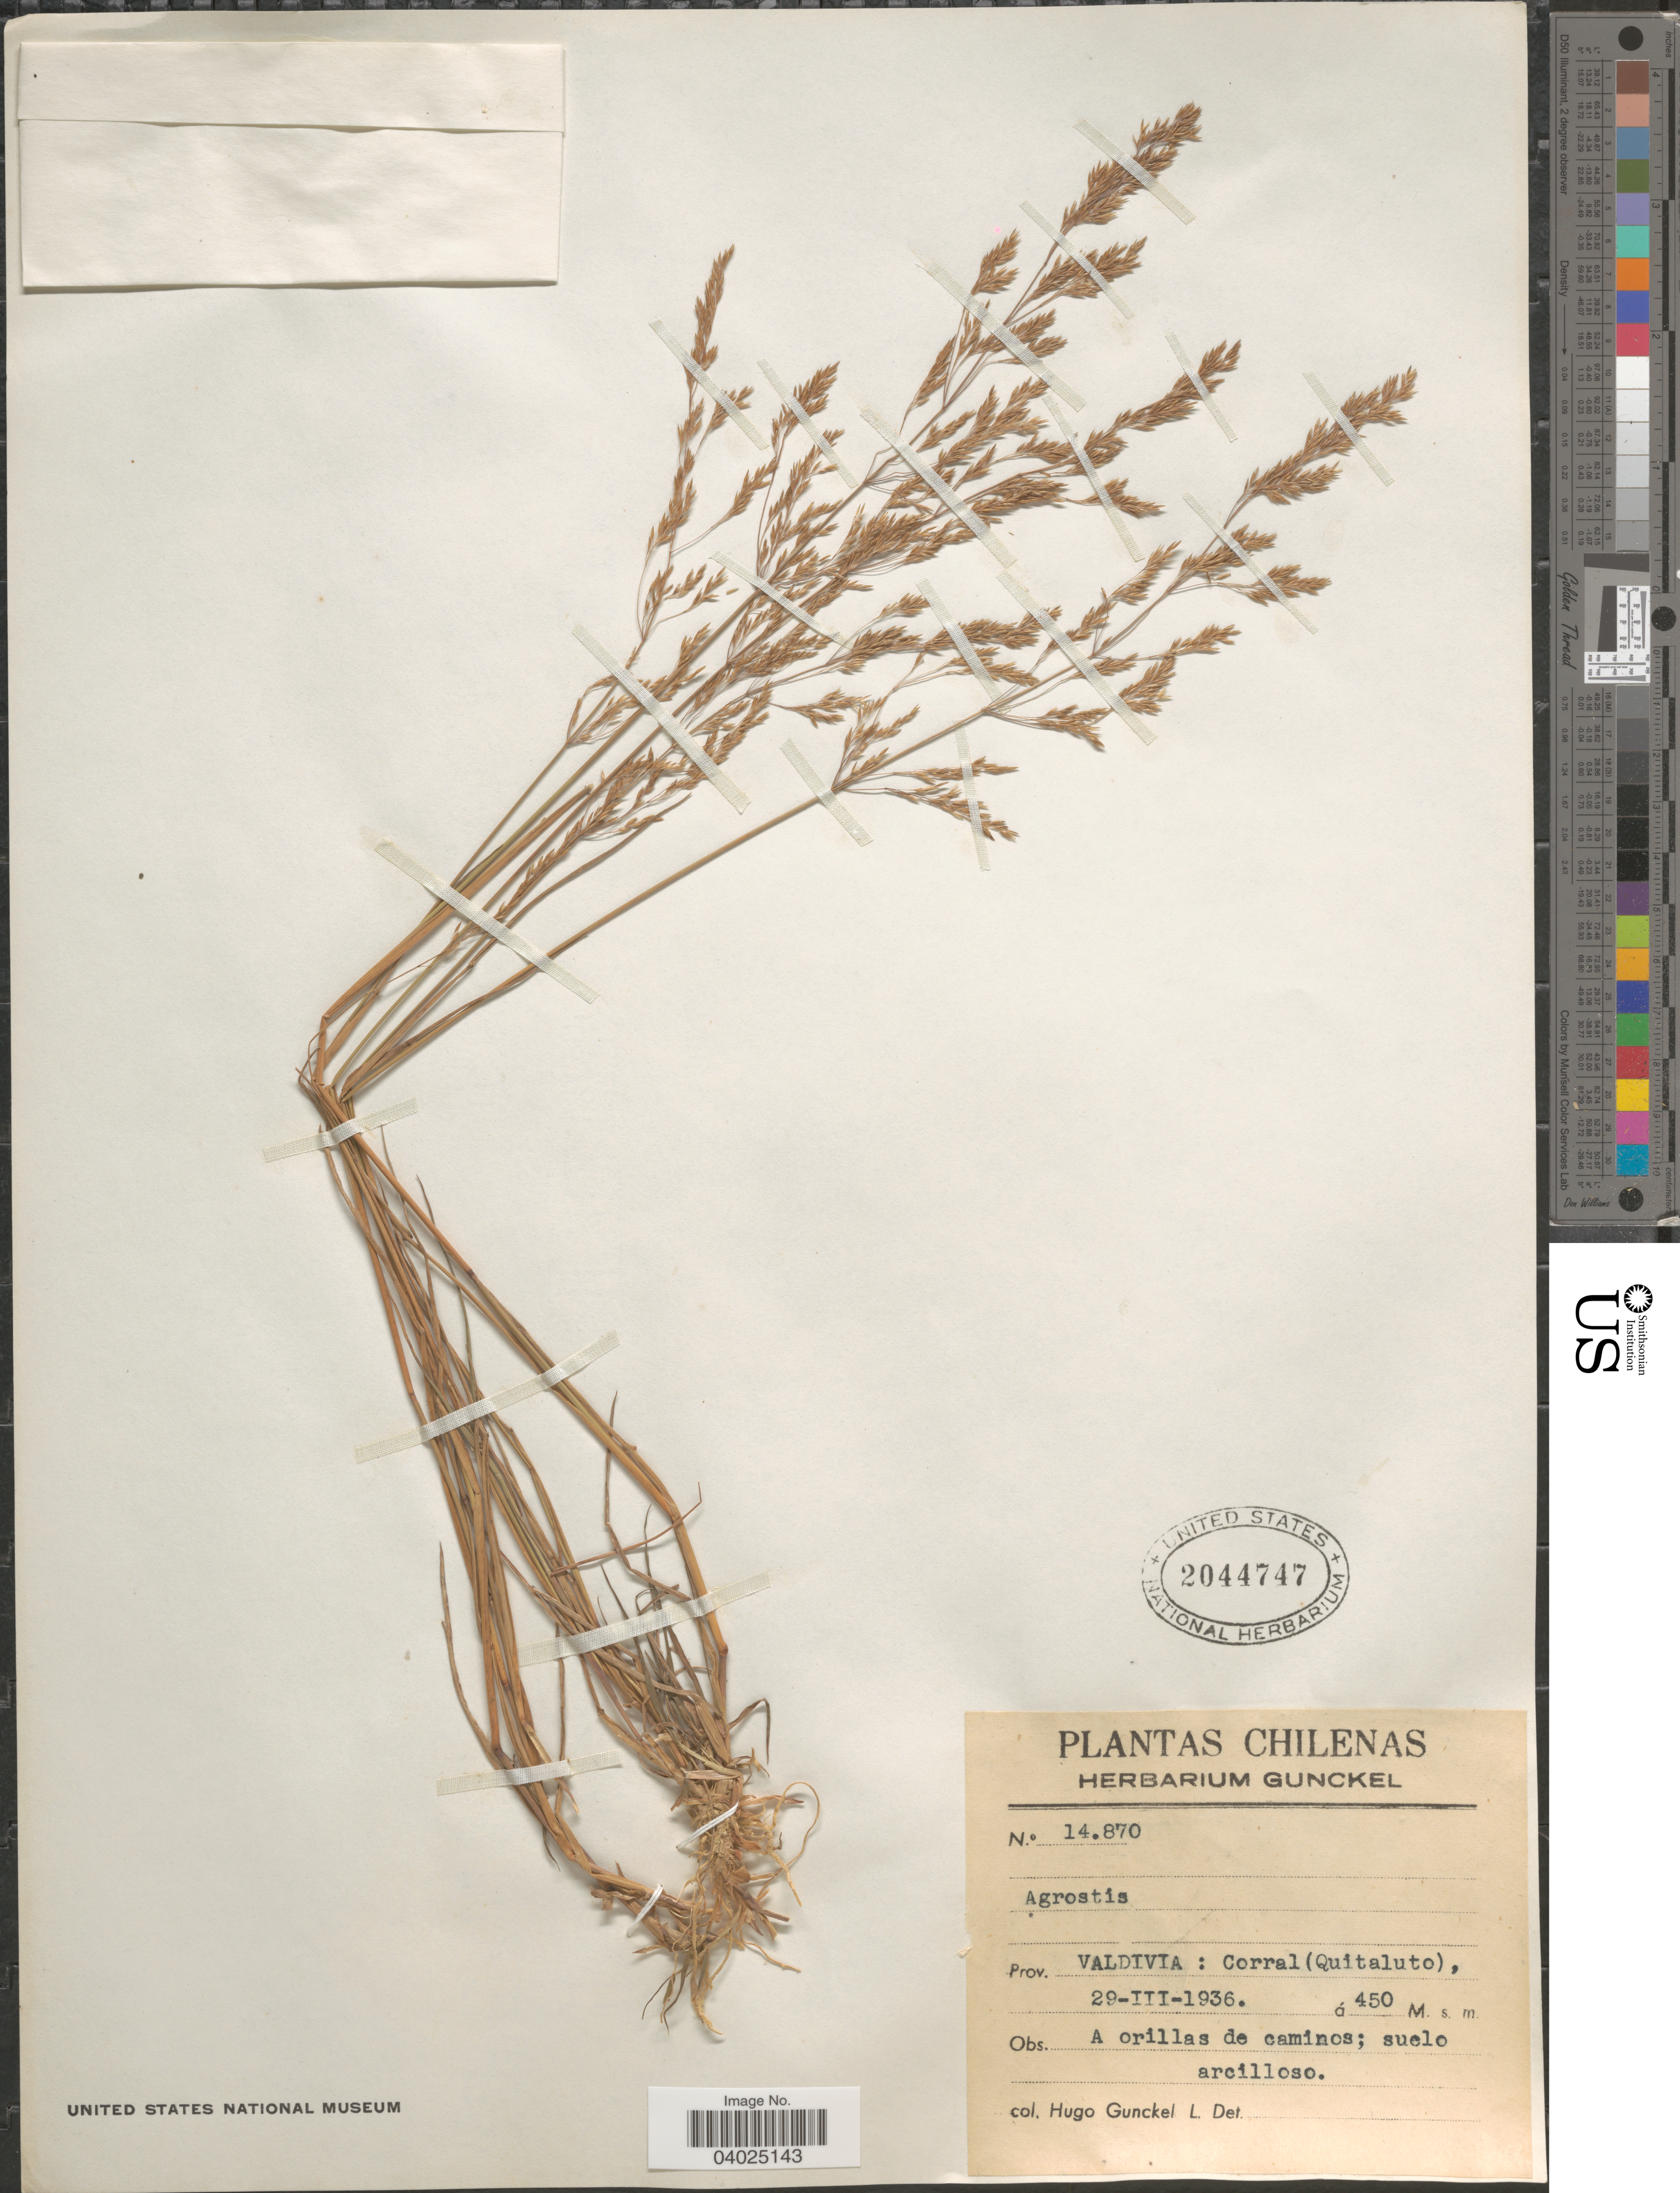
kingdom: Plantae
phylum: Tracheophyta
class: Liliopsida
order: Poales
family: Poaceae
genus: Agrostis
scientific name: Agrostis sp.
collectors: H. Gunckel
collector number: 14870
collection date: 1936-03-29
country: Chile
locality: Prov. Valdivia: Corral (Quitaluto).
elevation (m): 450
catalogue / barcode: US 2044747